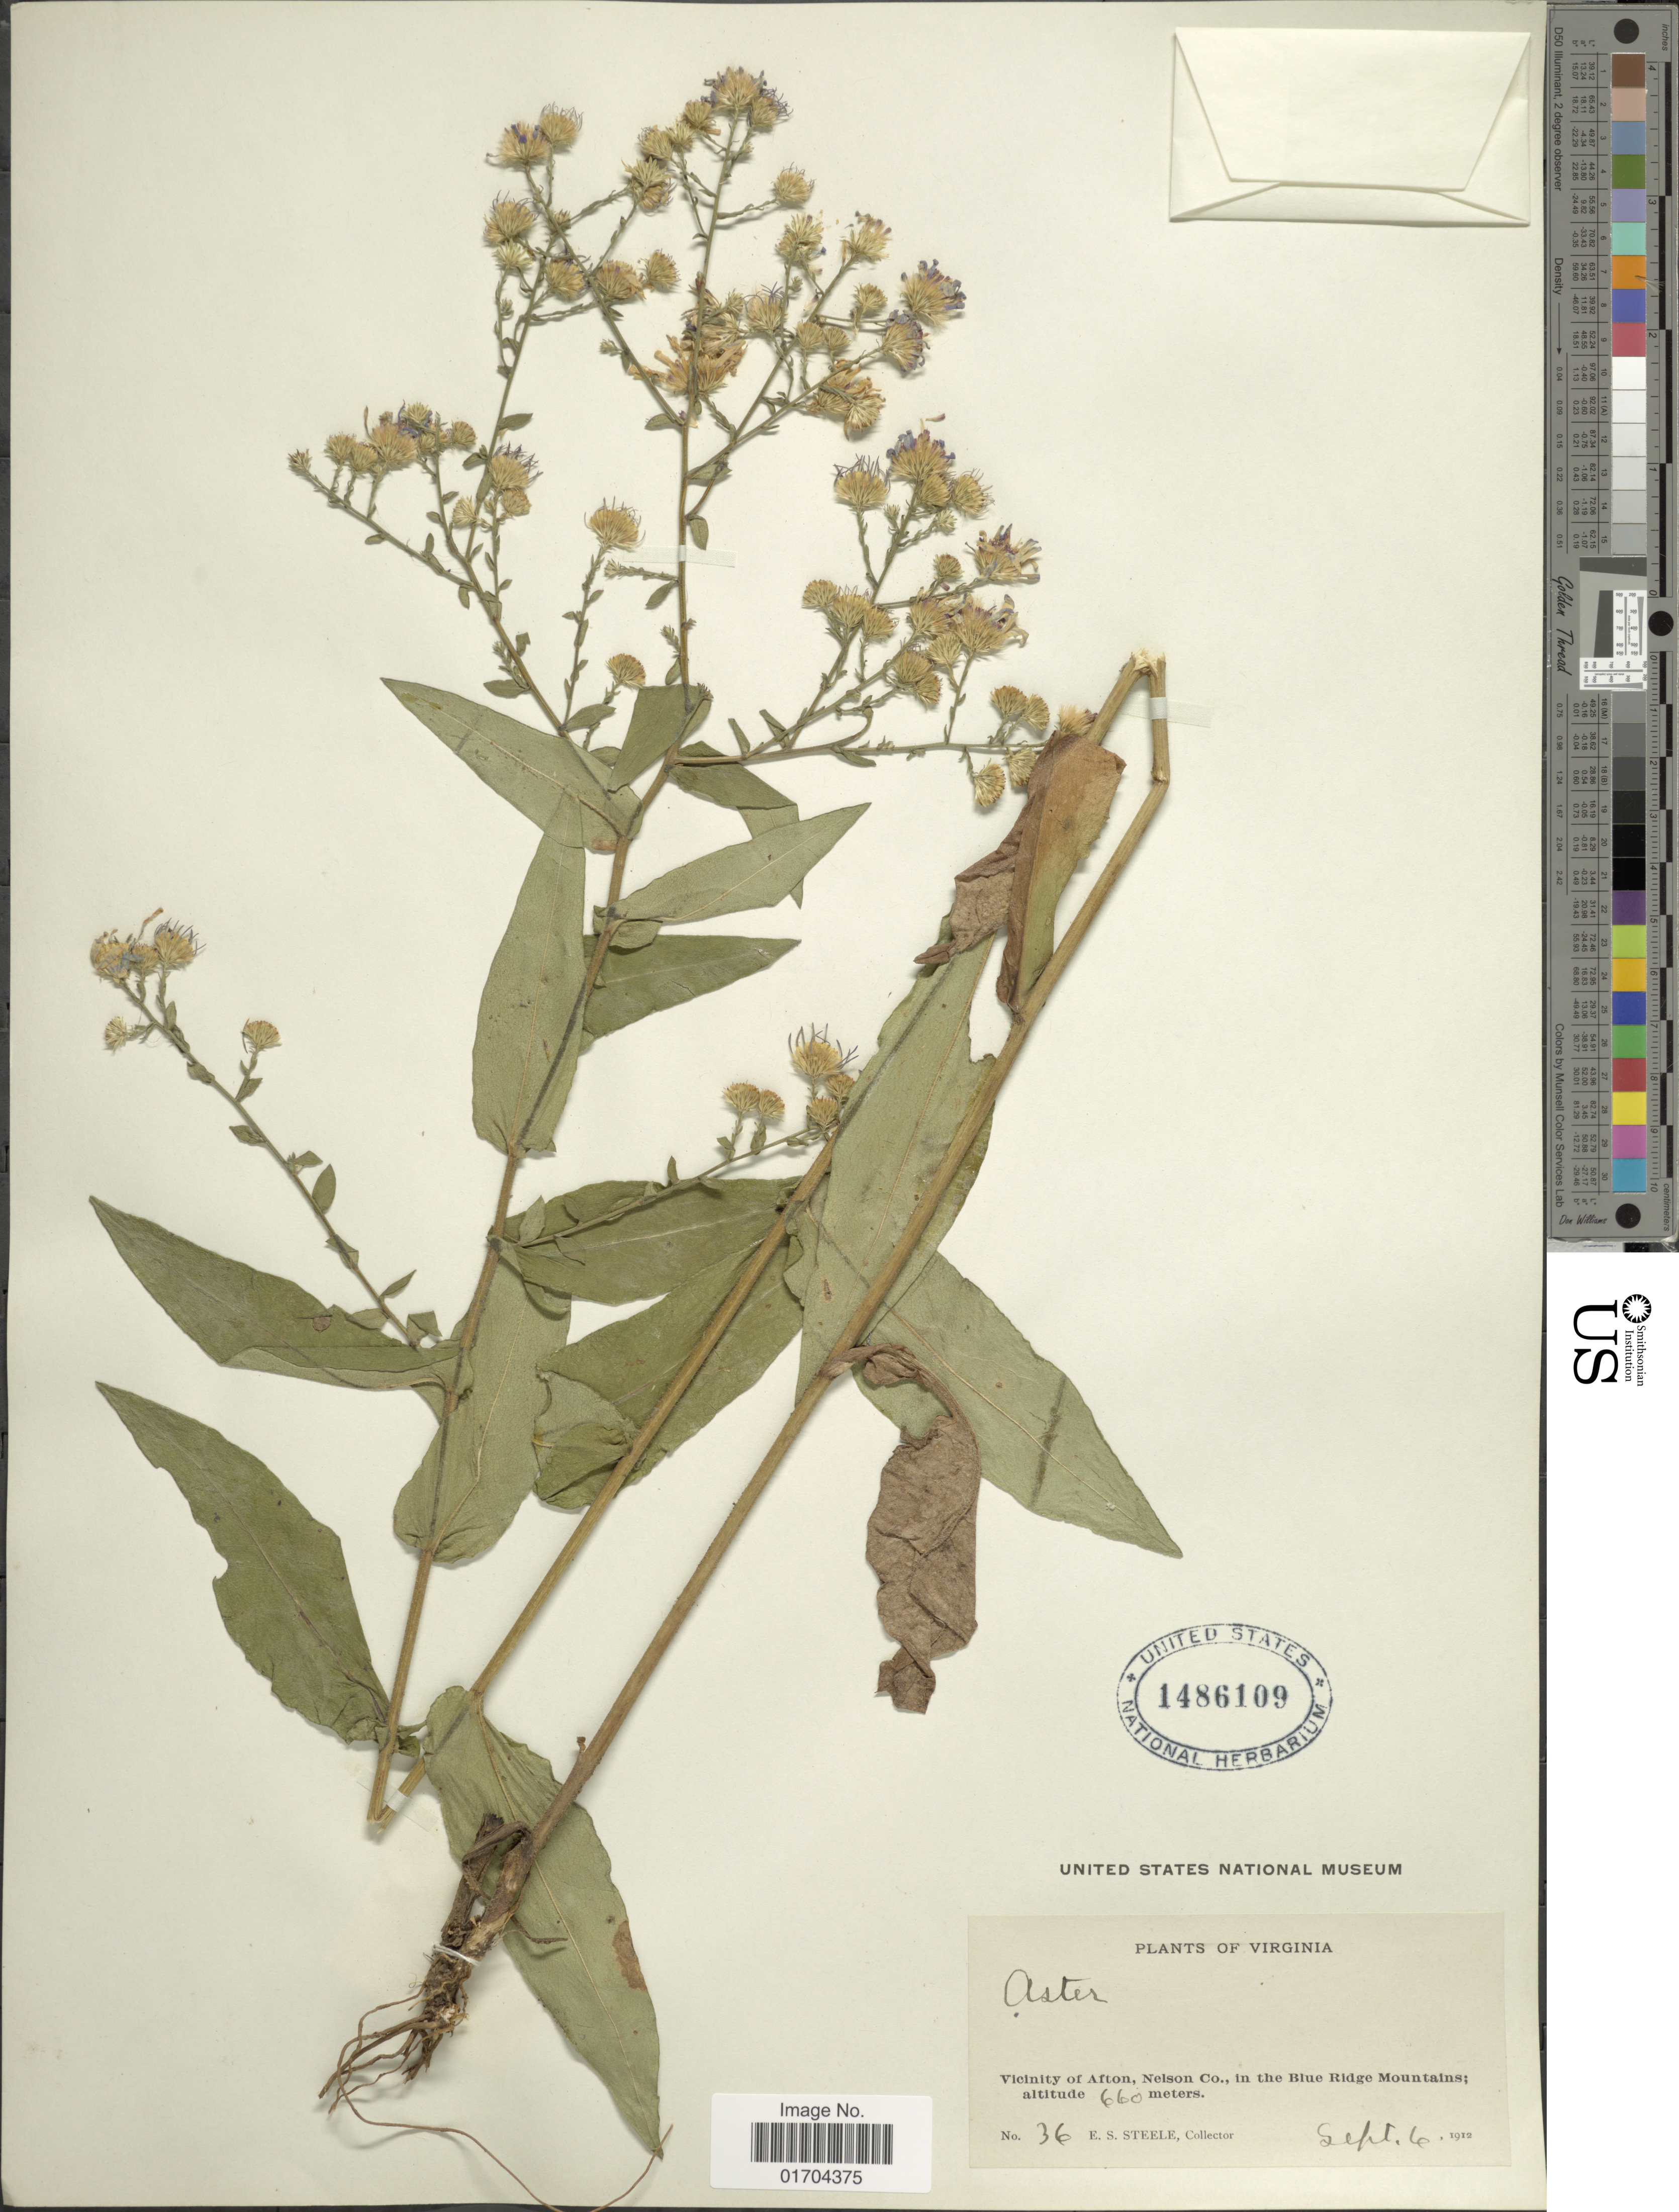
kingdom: Plantae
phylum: Tracheophyta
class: Magnoliopsida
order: Asterales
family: Asteraceae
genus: Symphyotrichum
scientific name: Symphyotrichum sp.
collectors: E. Steele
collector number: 36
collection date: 1912-09-06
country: United States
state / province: Virginia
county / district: Nelson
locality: Vicinity of Afton, Nelson Co., in the Blue Ridge Mountains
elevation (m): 660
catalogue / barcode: US 1486109